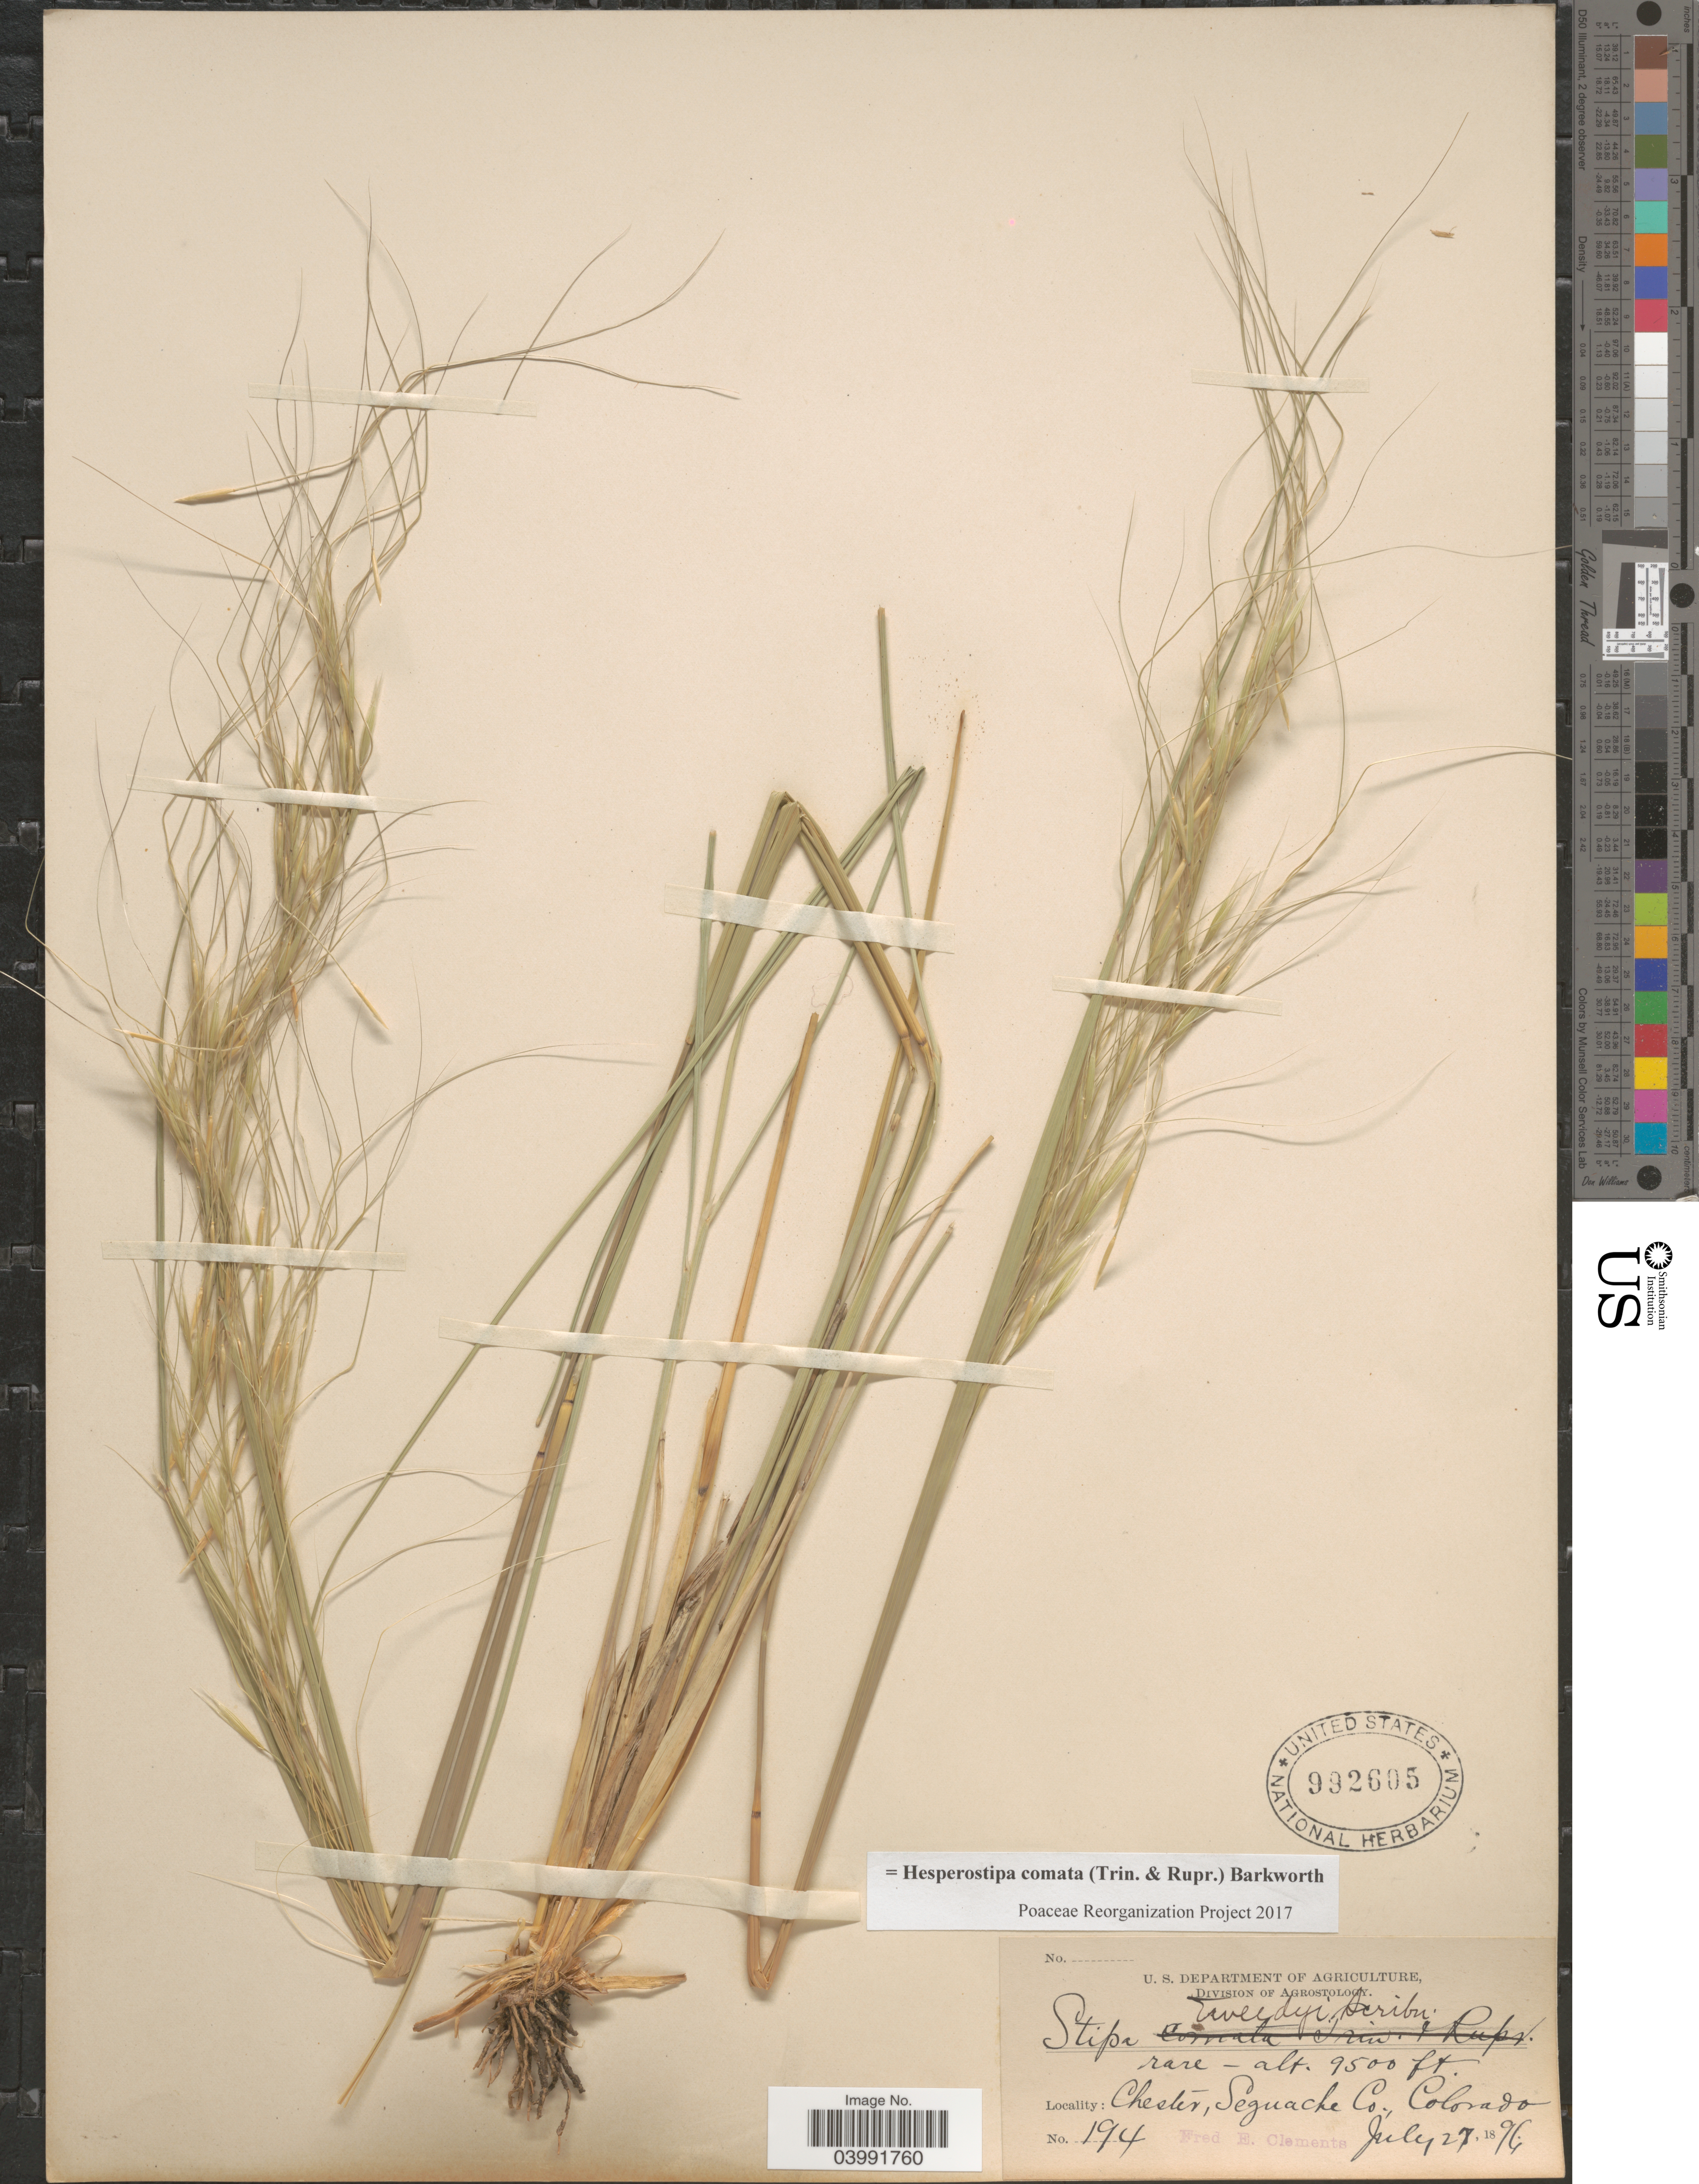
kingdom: Plantae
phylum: Tracheophyta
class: Liliopsida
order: Poales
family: Poaceae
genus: Hesperostipa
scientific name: Hesperostipa comata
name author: (Trin. & Rupr.) Barkworth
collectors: F. E. Clements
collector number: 194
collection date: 1896-07-27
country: United States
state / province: Colorado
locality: Chester, Seguache Co.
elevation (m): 2896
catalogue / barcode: US 992605